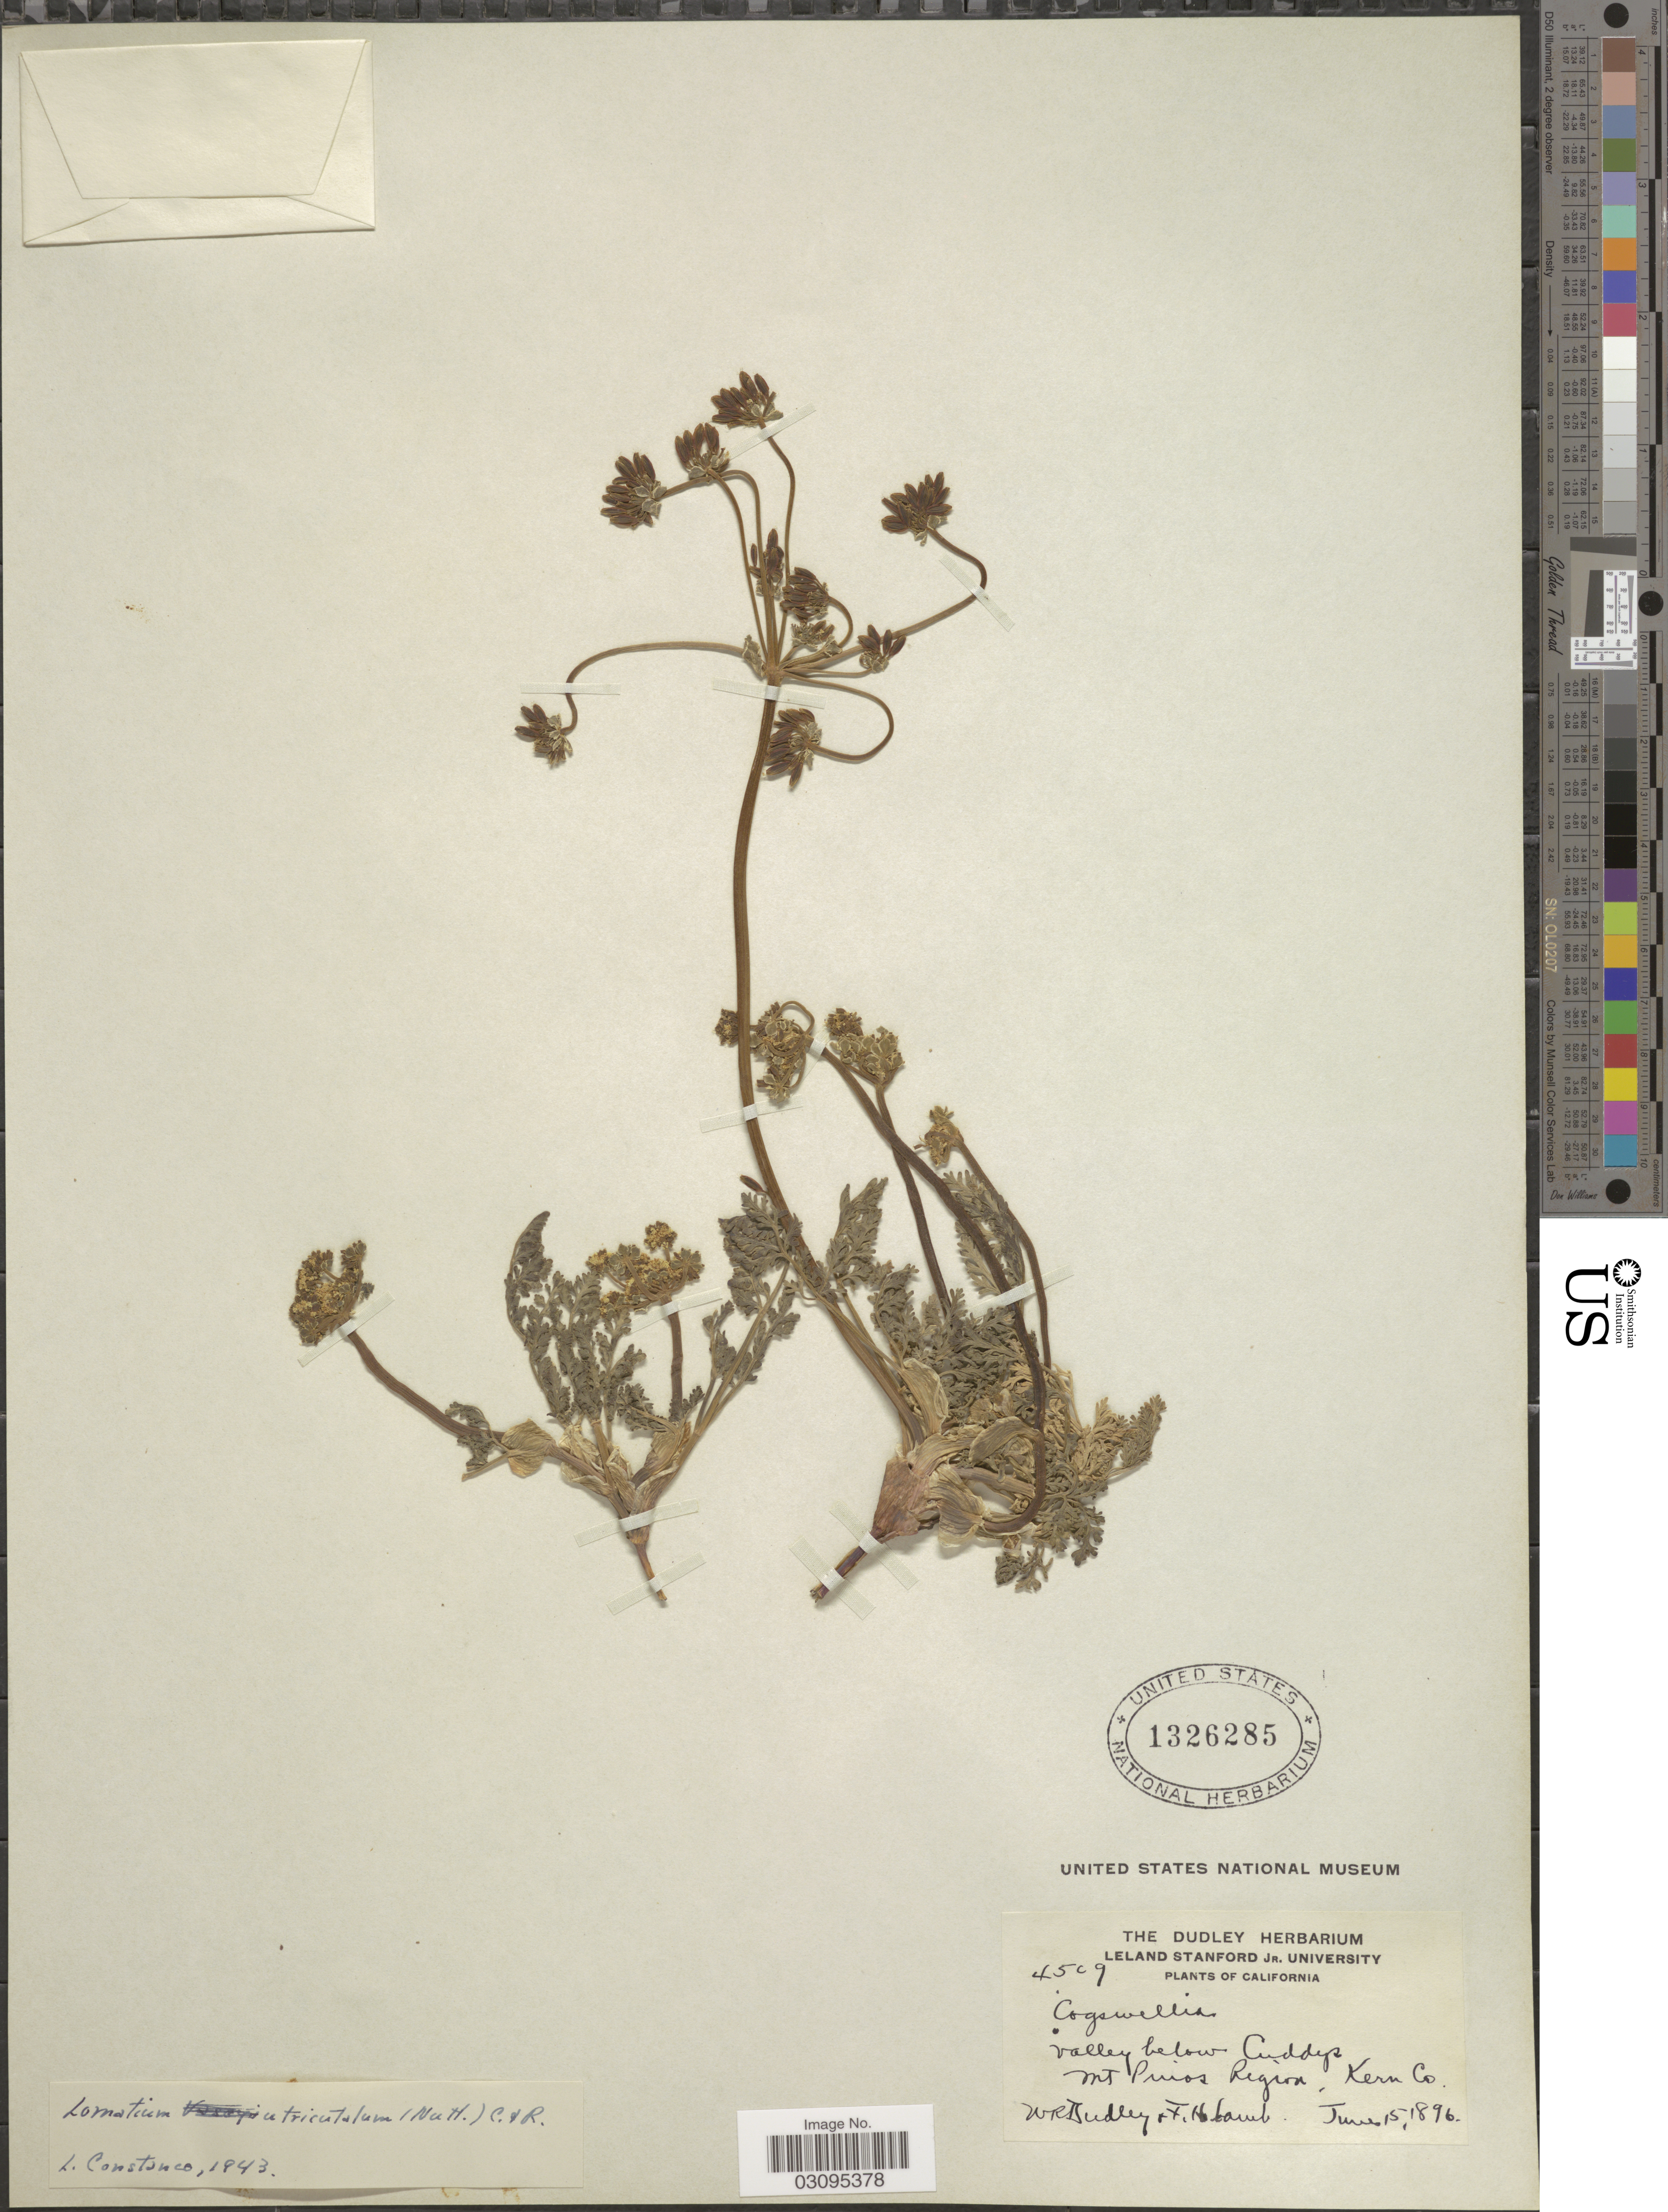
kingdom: Plantae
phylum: Tracheophyta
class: Magnoliopsida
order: Apiales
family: Apiaceae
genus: Lomatium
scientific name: Lomatium utriculatum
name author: (Nutt. ex Torr. & A. Gray) J.M. Coult. & Rose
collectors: W. Dudley & F. H. Lamb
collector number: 4509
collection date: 1896-06-15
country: United States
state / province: California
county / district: Kern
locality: Valley below Cuddys, Mt. Pinos Region, Kern Co.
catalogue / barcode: US 1326285